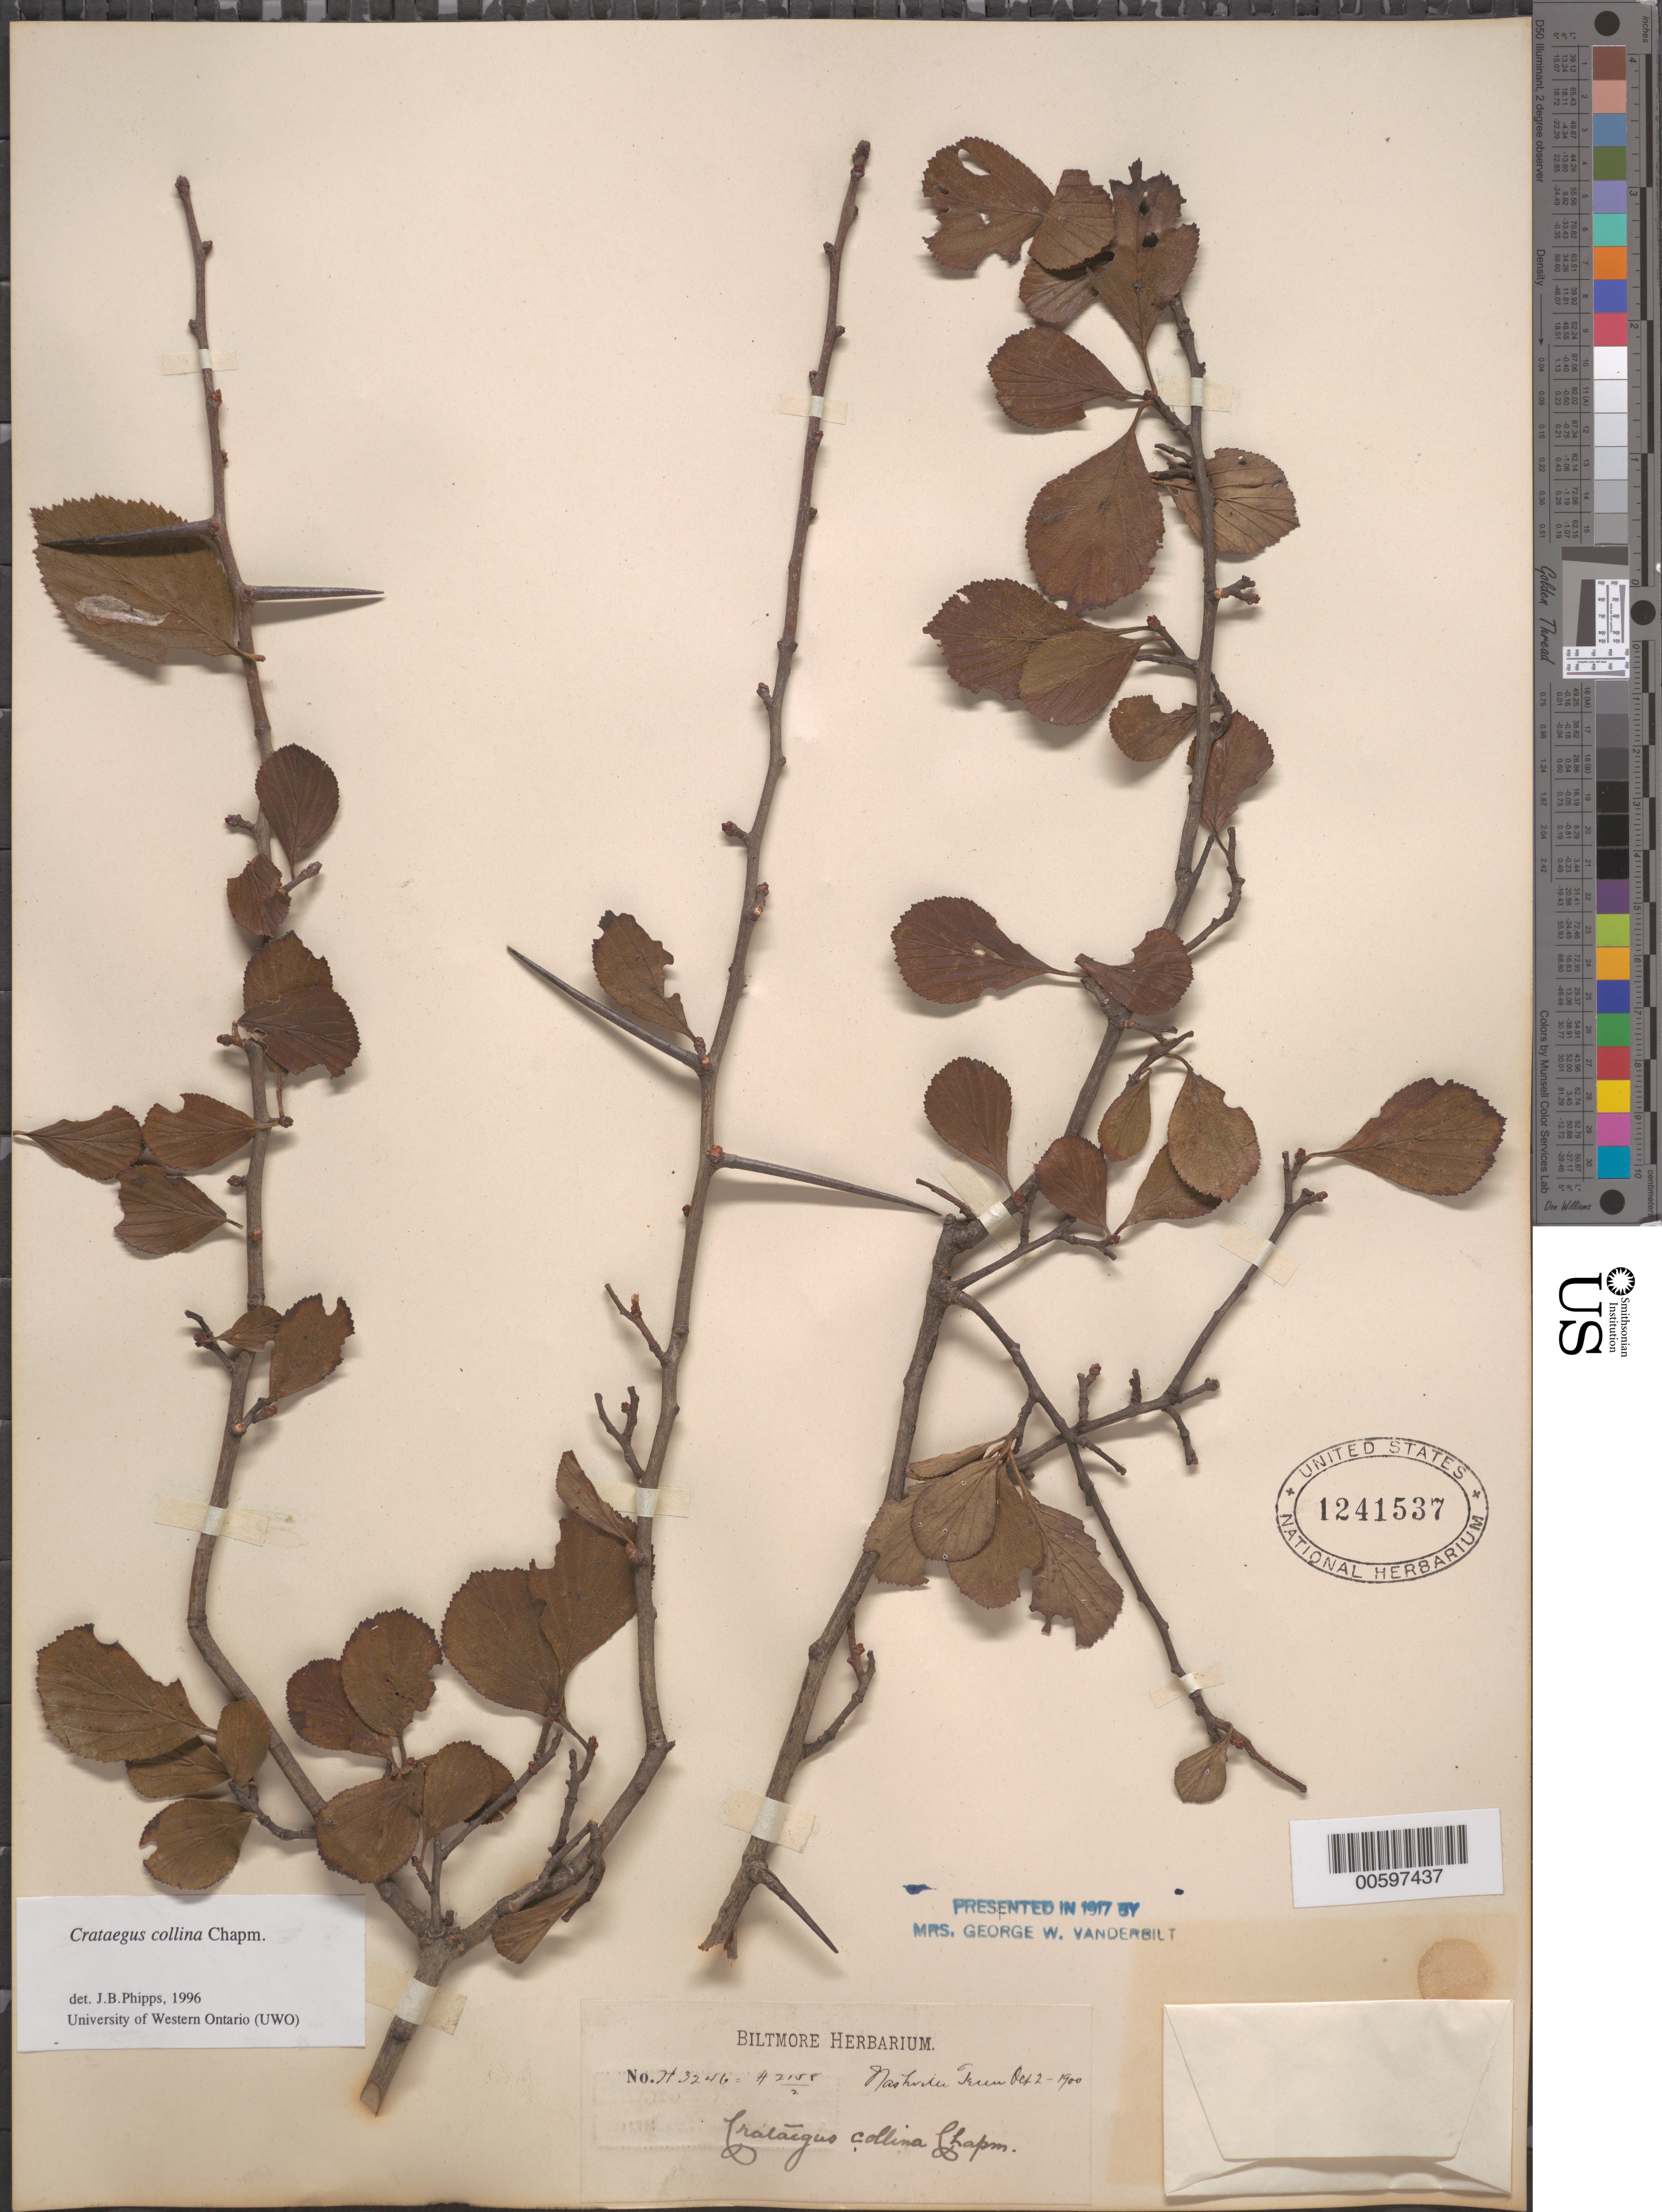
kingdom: Plantae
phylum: Tracheophyta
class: Magnoliopsida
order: Rosales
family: Rosaceae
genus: Crataegus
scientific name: Crataegus collina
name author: Chapm.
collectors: ex herb. Biltmore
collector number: H3246 = H2158/2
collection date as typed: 02 Aug 1900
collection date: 1900-08-02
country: United States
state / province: Tennessee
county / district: Davidson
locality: Nashville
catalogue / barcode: US 1244537